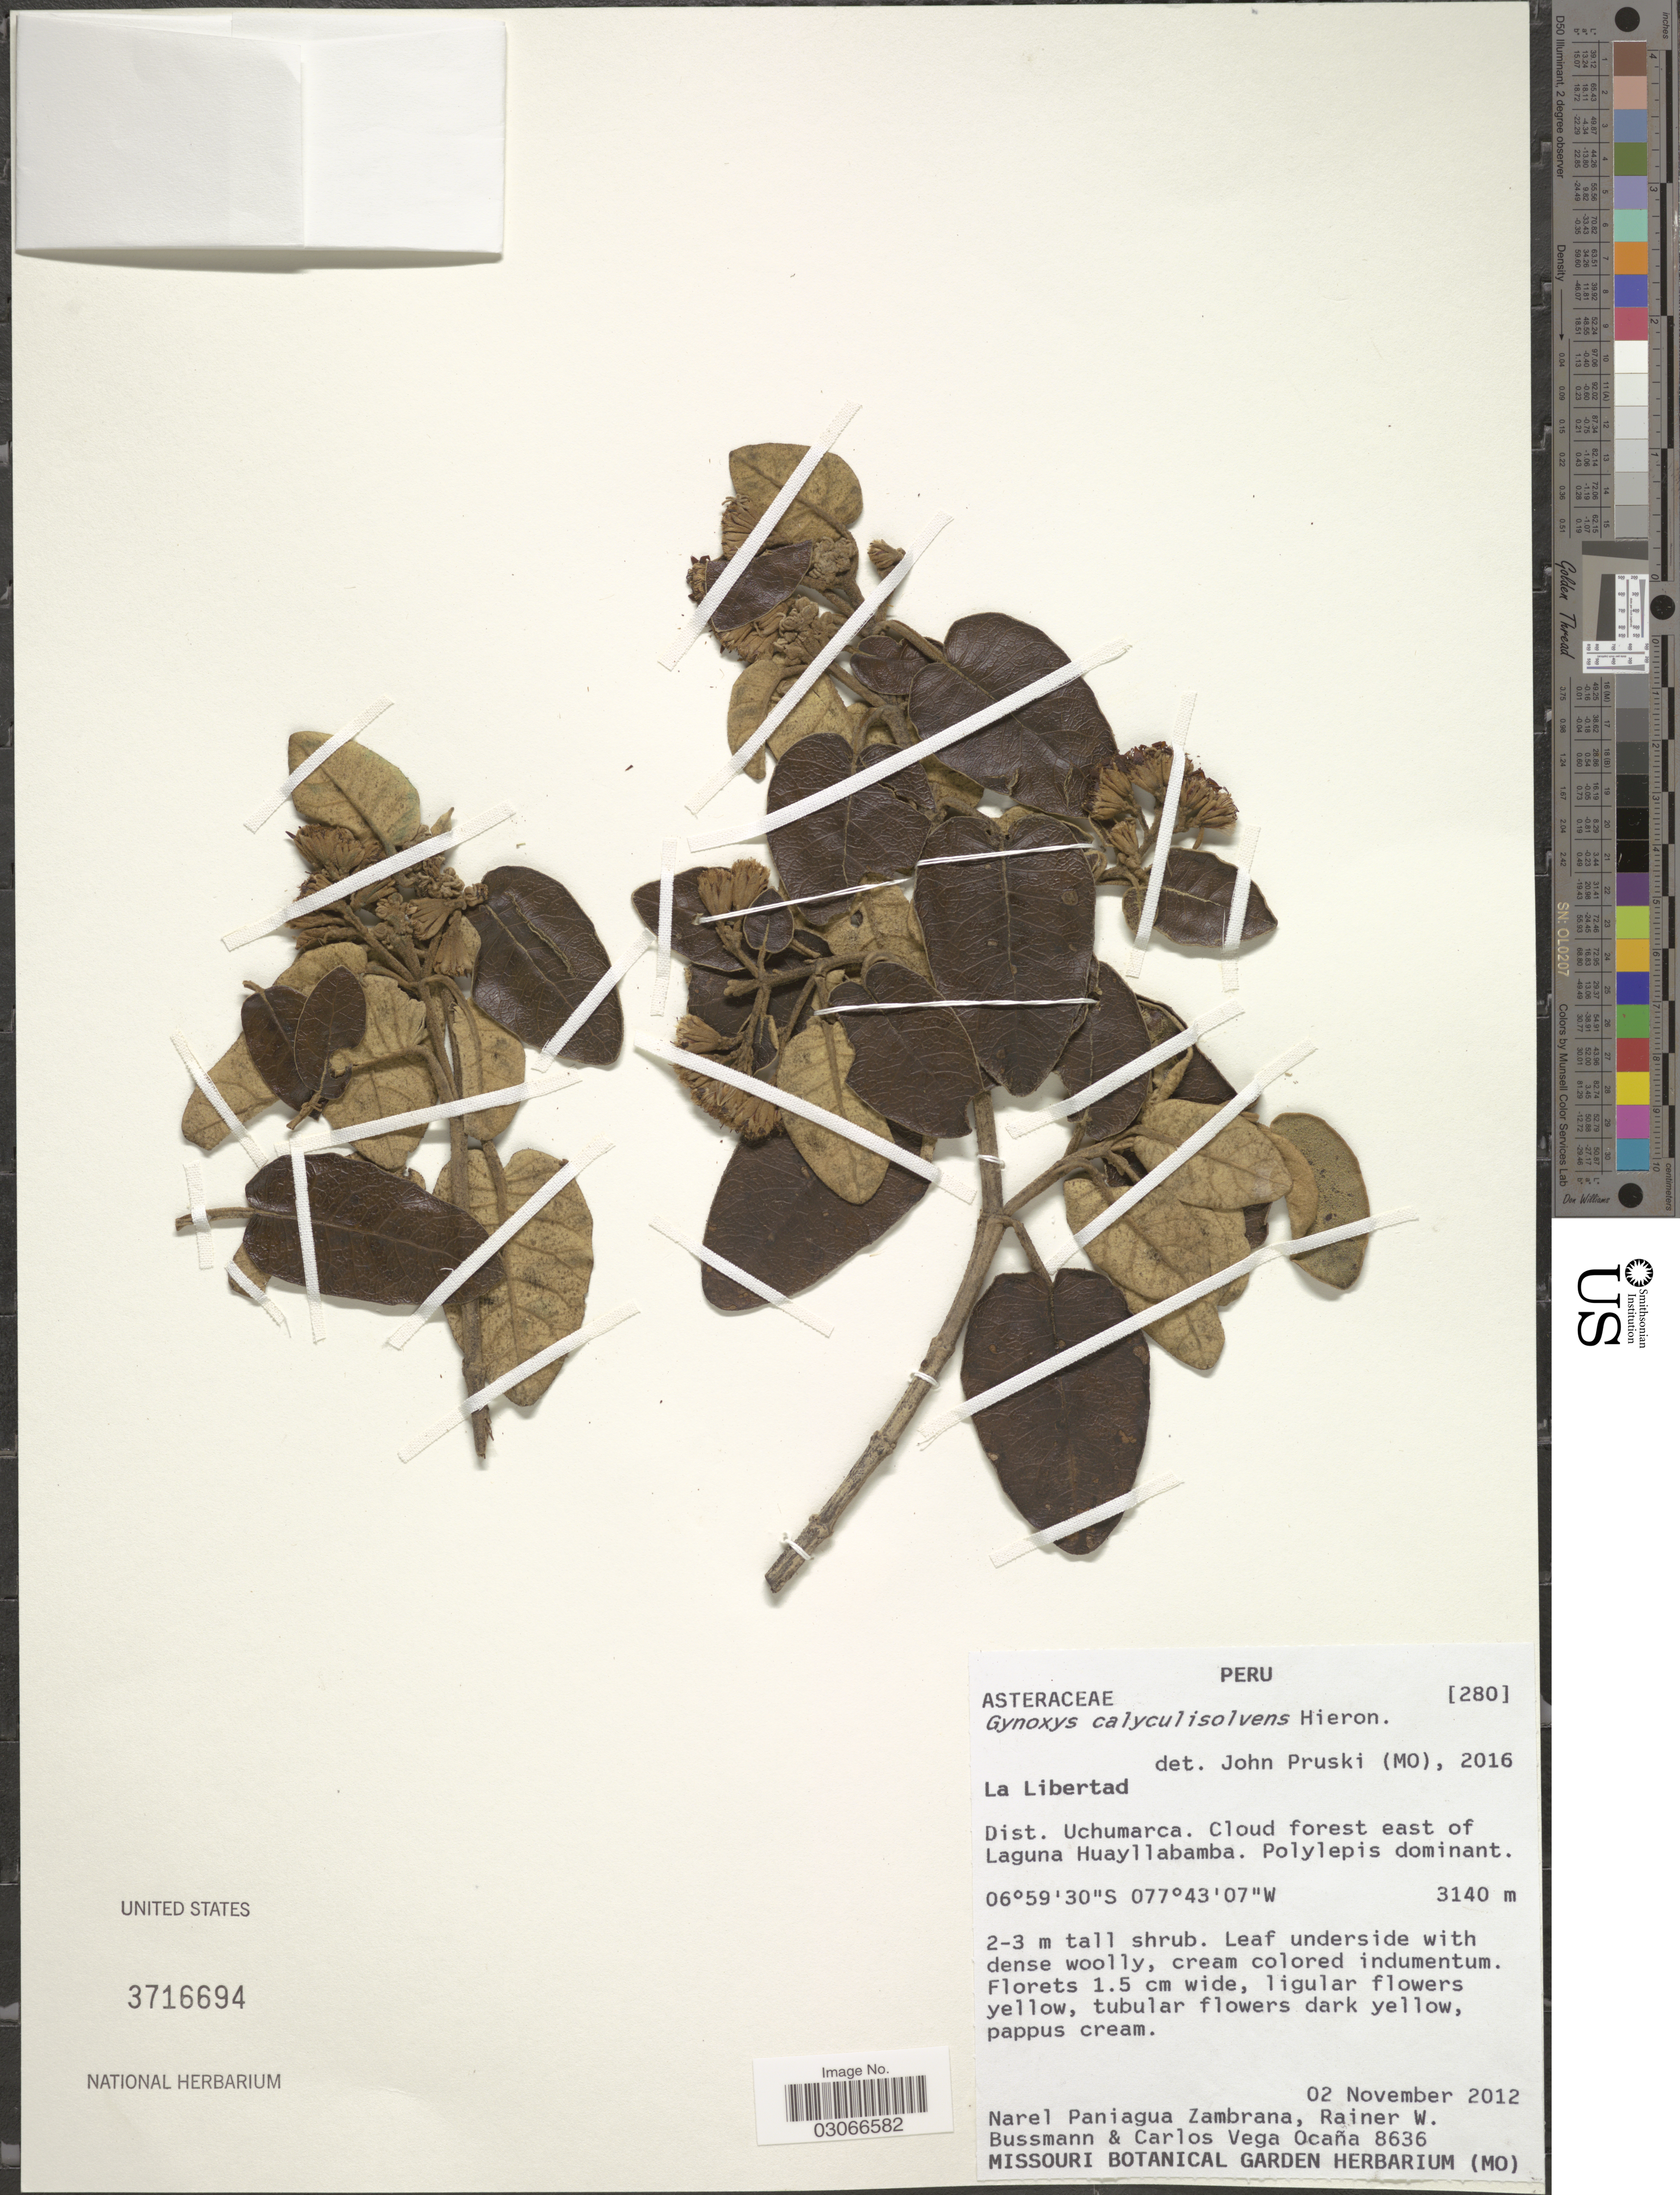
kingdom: Plantae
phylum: Tracheophyta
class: Magnoliopsida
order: Asterales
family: Asteraceae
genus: Gynoxys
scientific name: Gynoxys calyculisolvens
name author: Hieron.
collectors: N. Zambrana, R. W. Bussmann & C. Ocaña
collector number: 8636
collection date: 2012-11-02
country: Peru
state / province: La Libertad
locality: Dist. Uchumarca. Cloud forest east of Laguna Huayllabamba.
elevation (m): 3140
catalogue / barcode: US 3716694